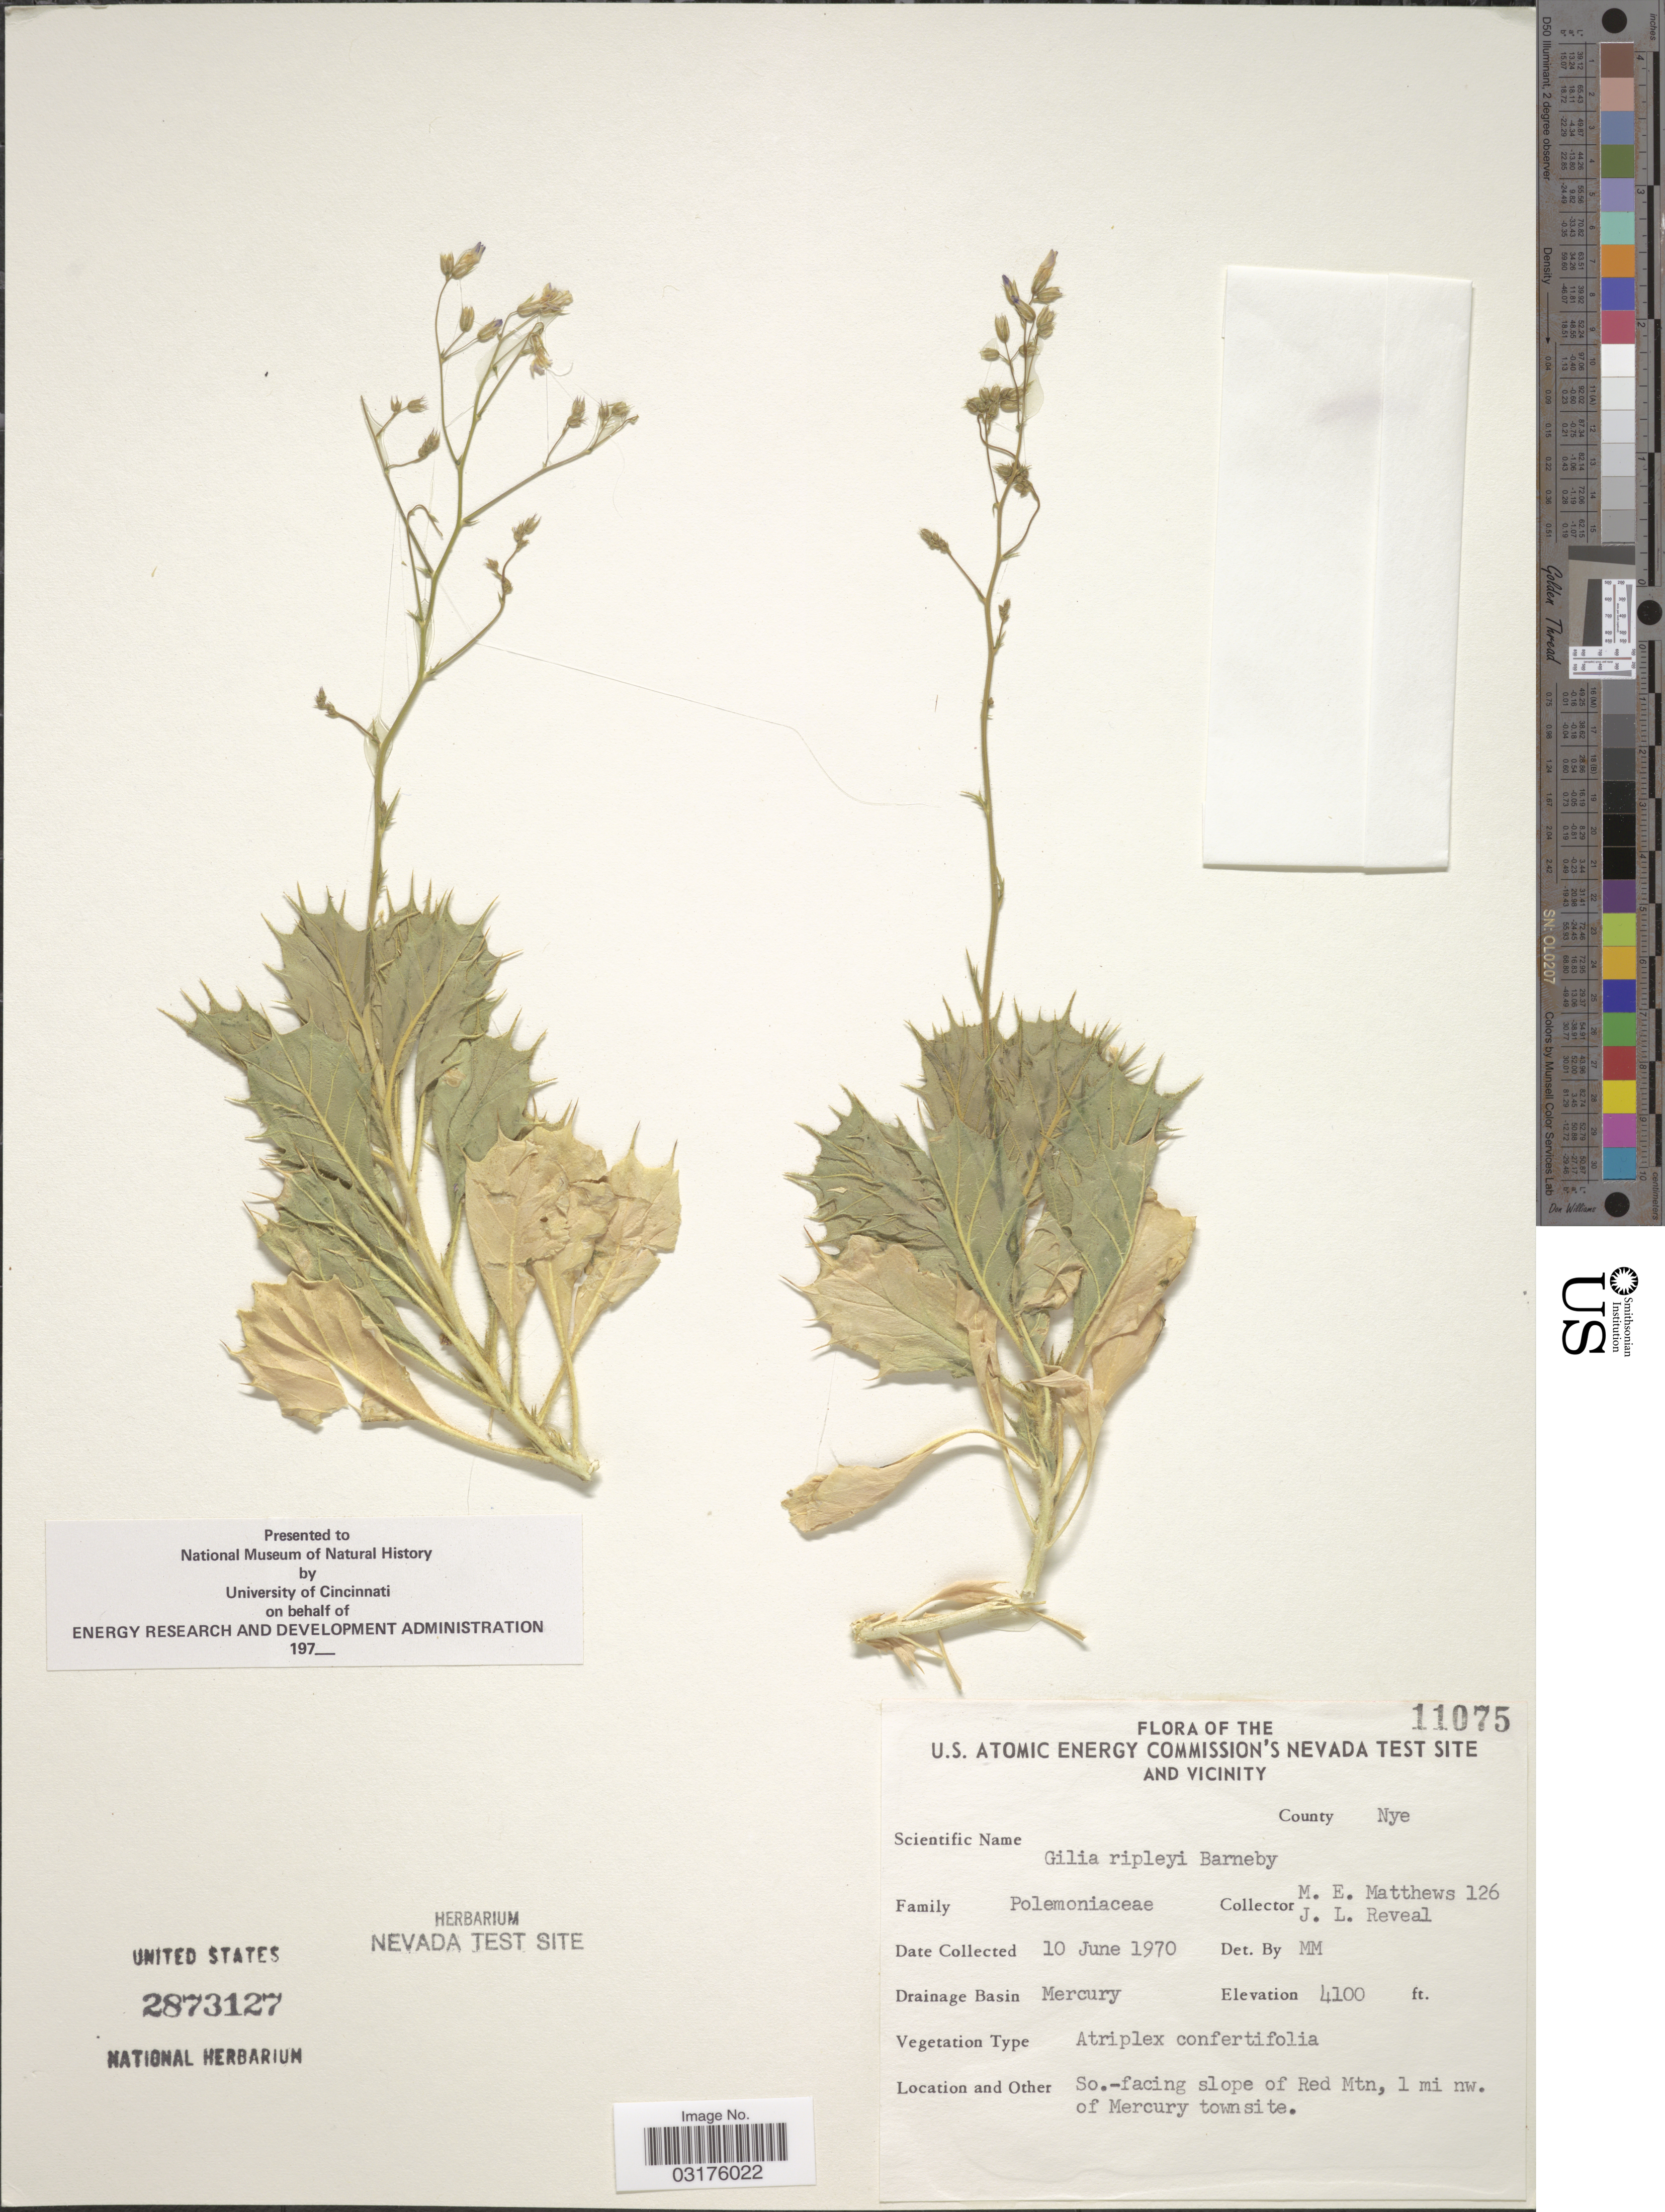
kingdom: Plantae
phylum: Tracheophyta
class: Magnoliopsida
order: Ericales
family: Polemoniaceae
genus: Aliciella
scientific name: Aliciella ripleyi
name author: (Barneby) J.M. Porter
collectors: M. E. Matthews & J. L. Reveal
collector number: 11075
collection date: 1970-06-10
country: United States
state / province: Nevada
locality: U.S. Atomic Energy Commission's Nevada Test Site and Vicinity, County Nye, Drainage Basin Mercury, So.-facing slope of Red Mtn, 1 mi nw. of Mercury Townsite.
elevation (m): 1250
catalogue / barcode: US 2873127